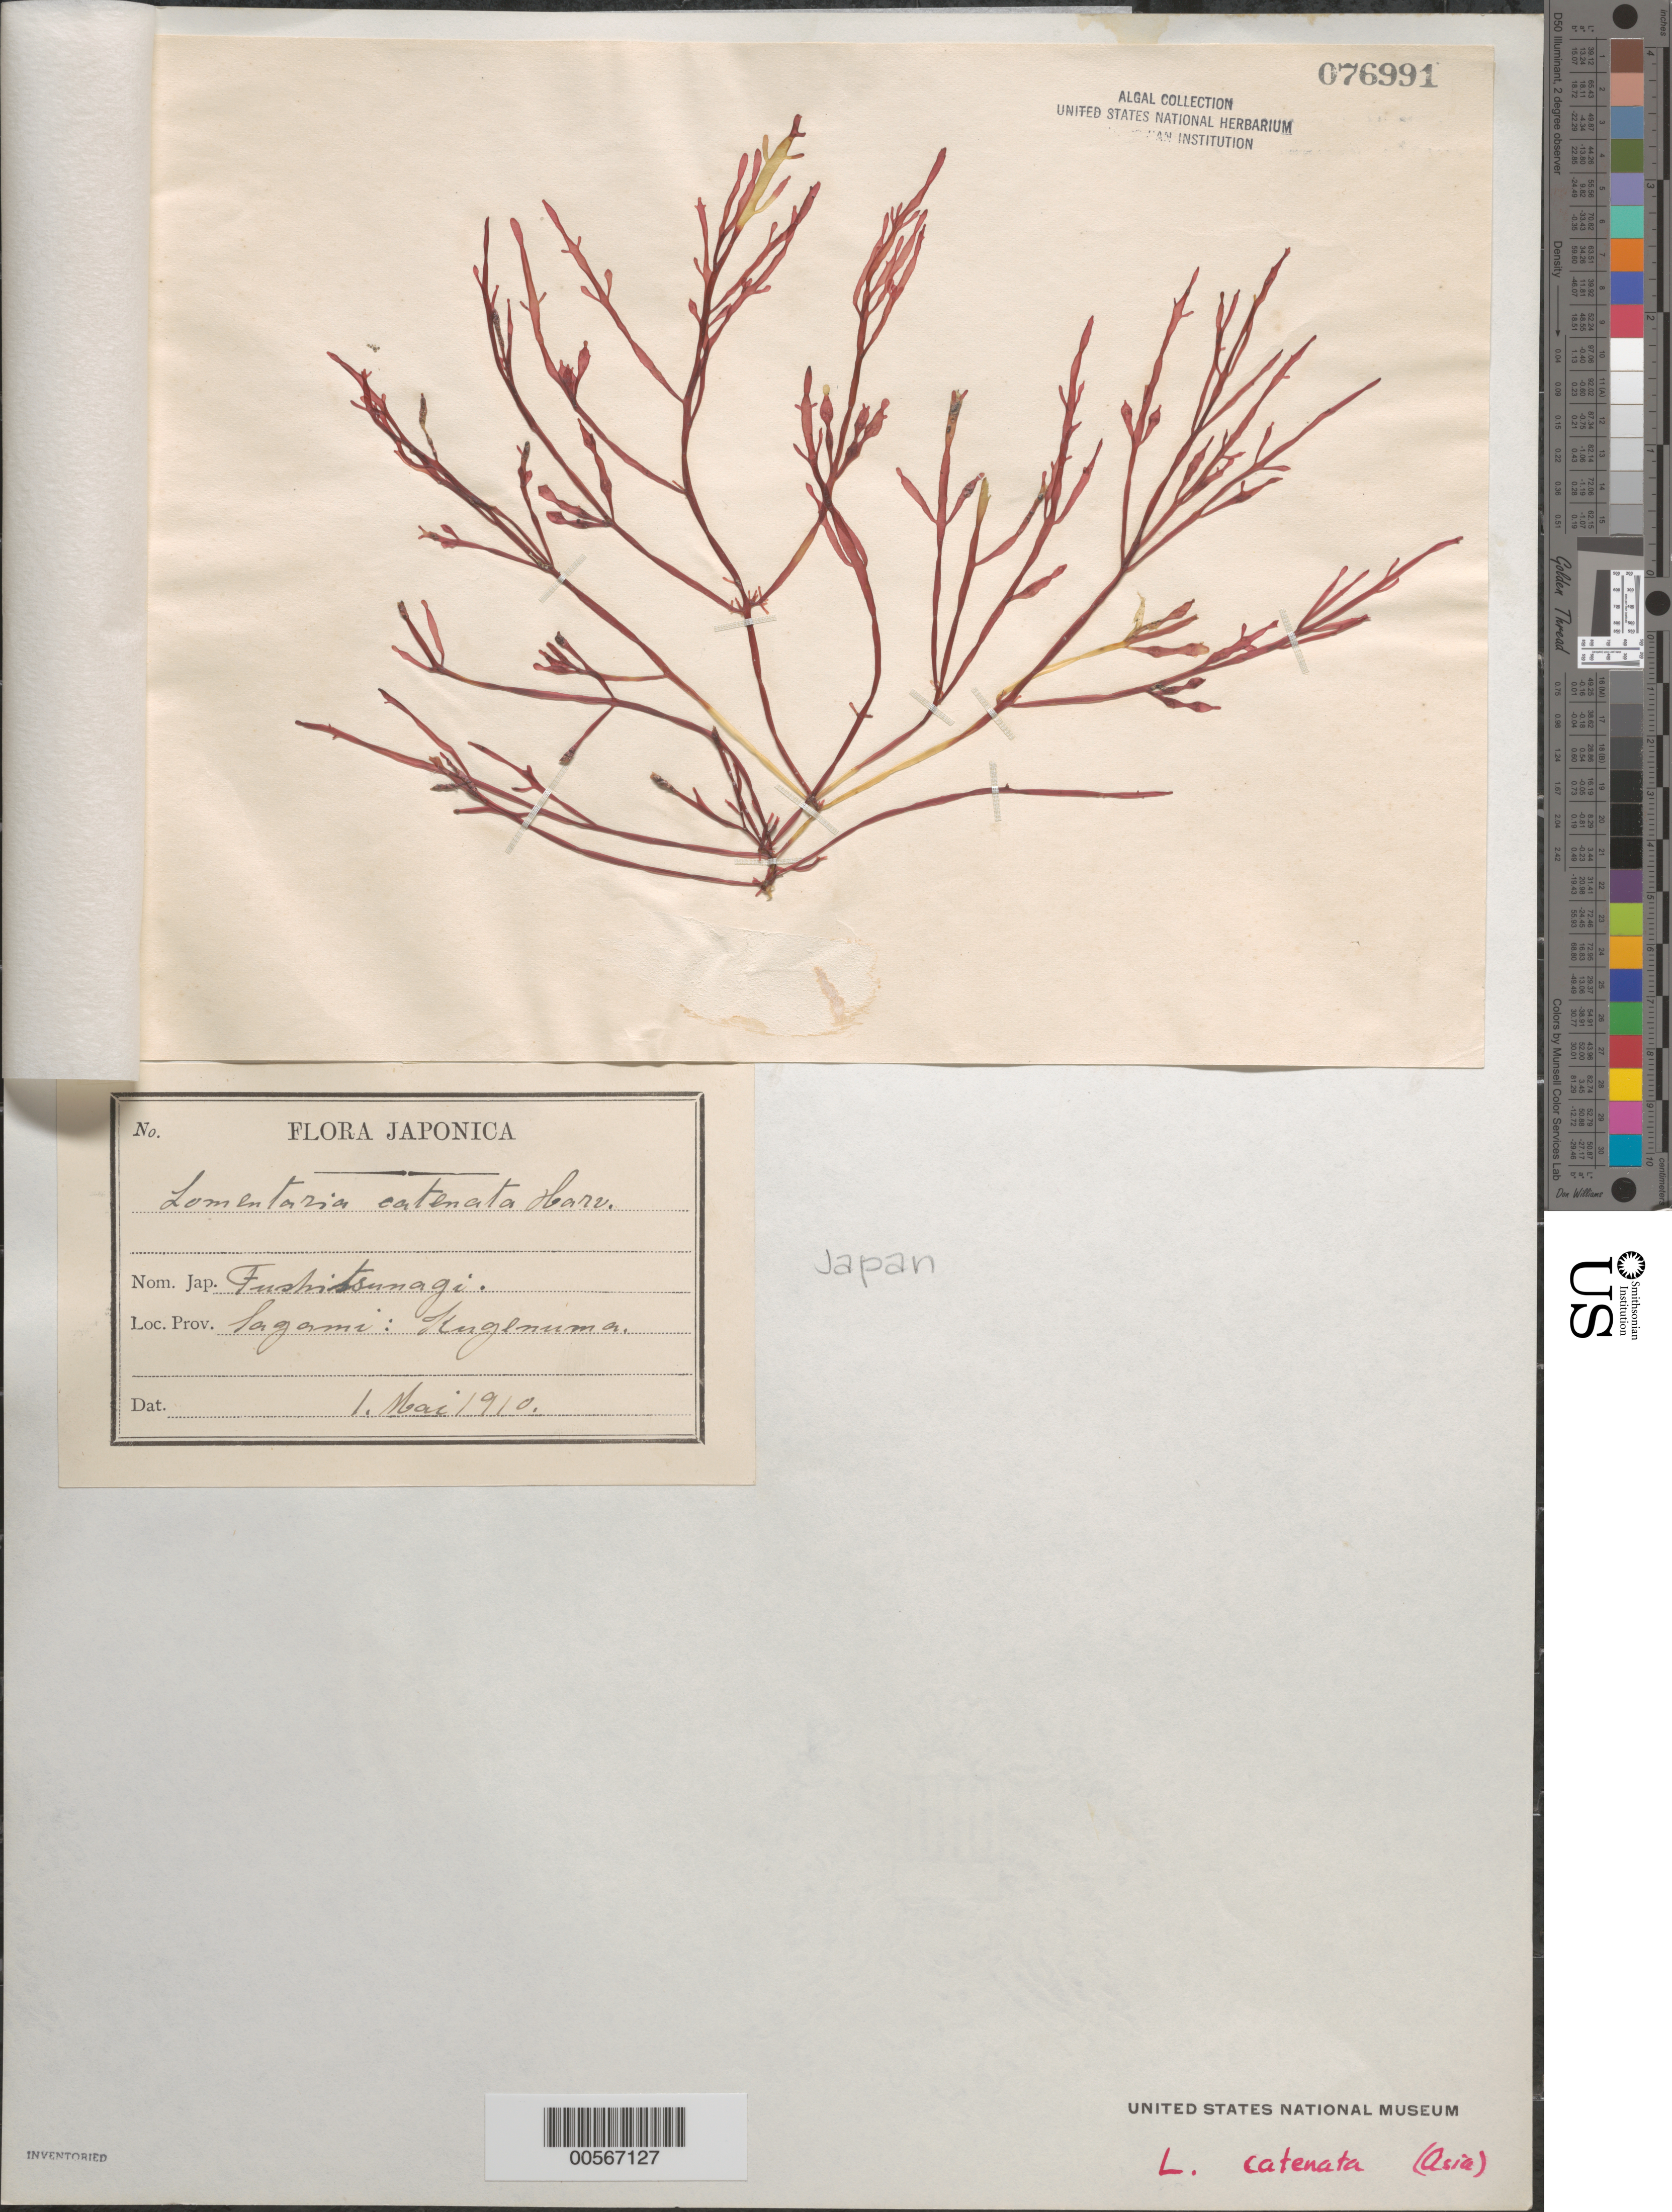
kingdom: Plantae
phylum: Rhodophyta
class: Florideophyceae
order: Rhodymeniales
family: Lomentariaceae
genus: Fushitsunagia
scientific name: Fushitsunagia catenata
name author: (Harv.) Filloramo & G.W. Saunders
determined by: Algae name updating Project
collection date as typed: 01 May 1910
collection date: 1910-05-01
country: Japan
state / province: Kanagawa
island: Honshu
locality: Kugenuma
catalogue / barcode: US 76991